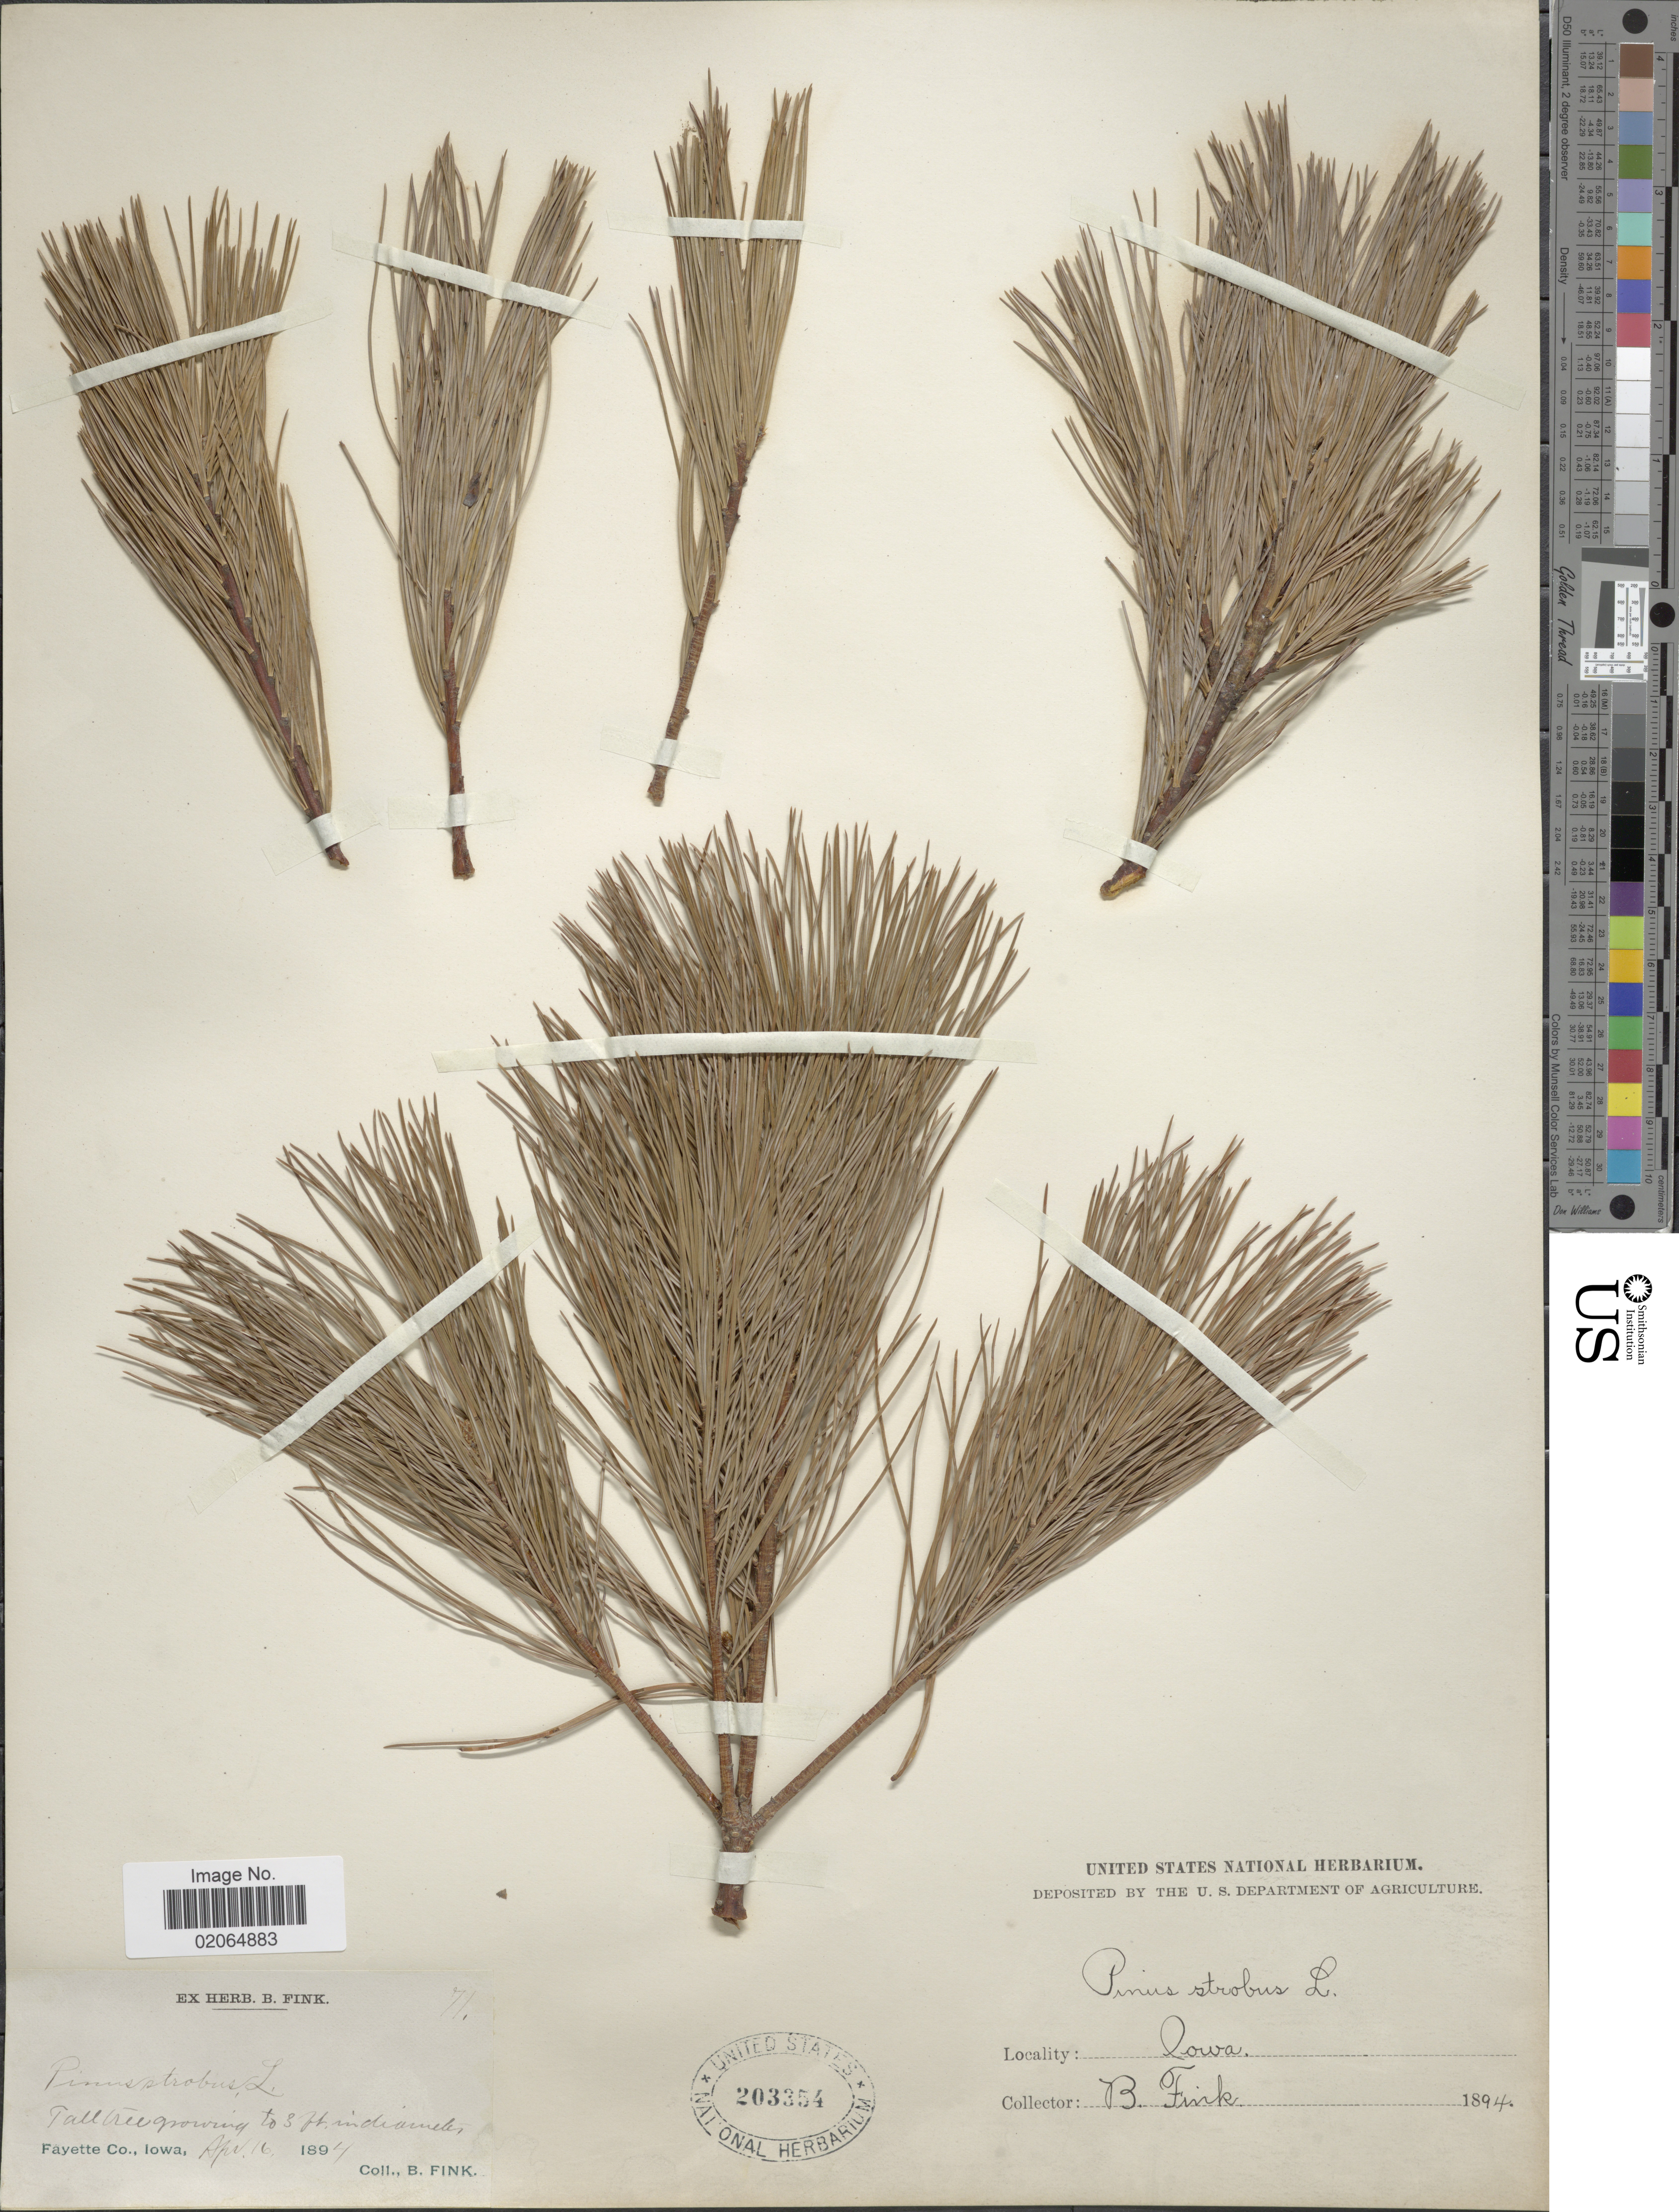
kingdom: Plantae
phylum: Tracheophyta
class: Pinopsida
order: Pinales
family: Pinaceae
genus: Pinus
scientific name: Pinus strobus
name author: L.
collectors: B. Fink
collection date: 1894-04-16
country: United States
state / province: Iowa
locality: Fayette Co.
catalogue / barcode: US 203354